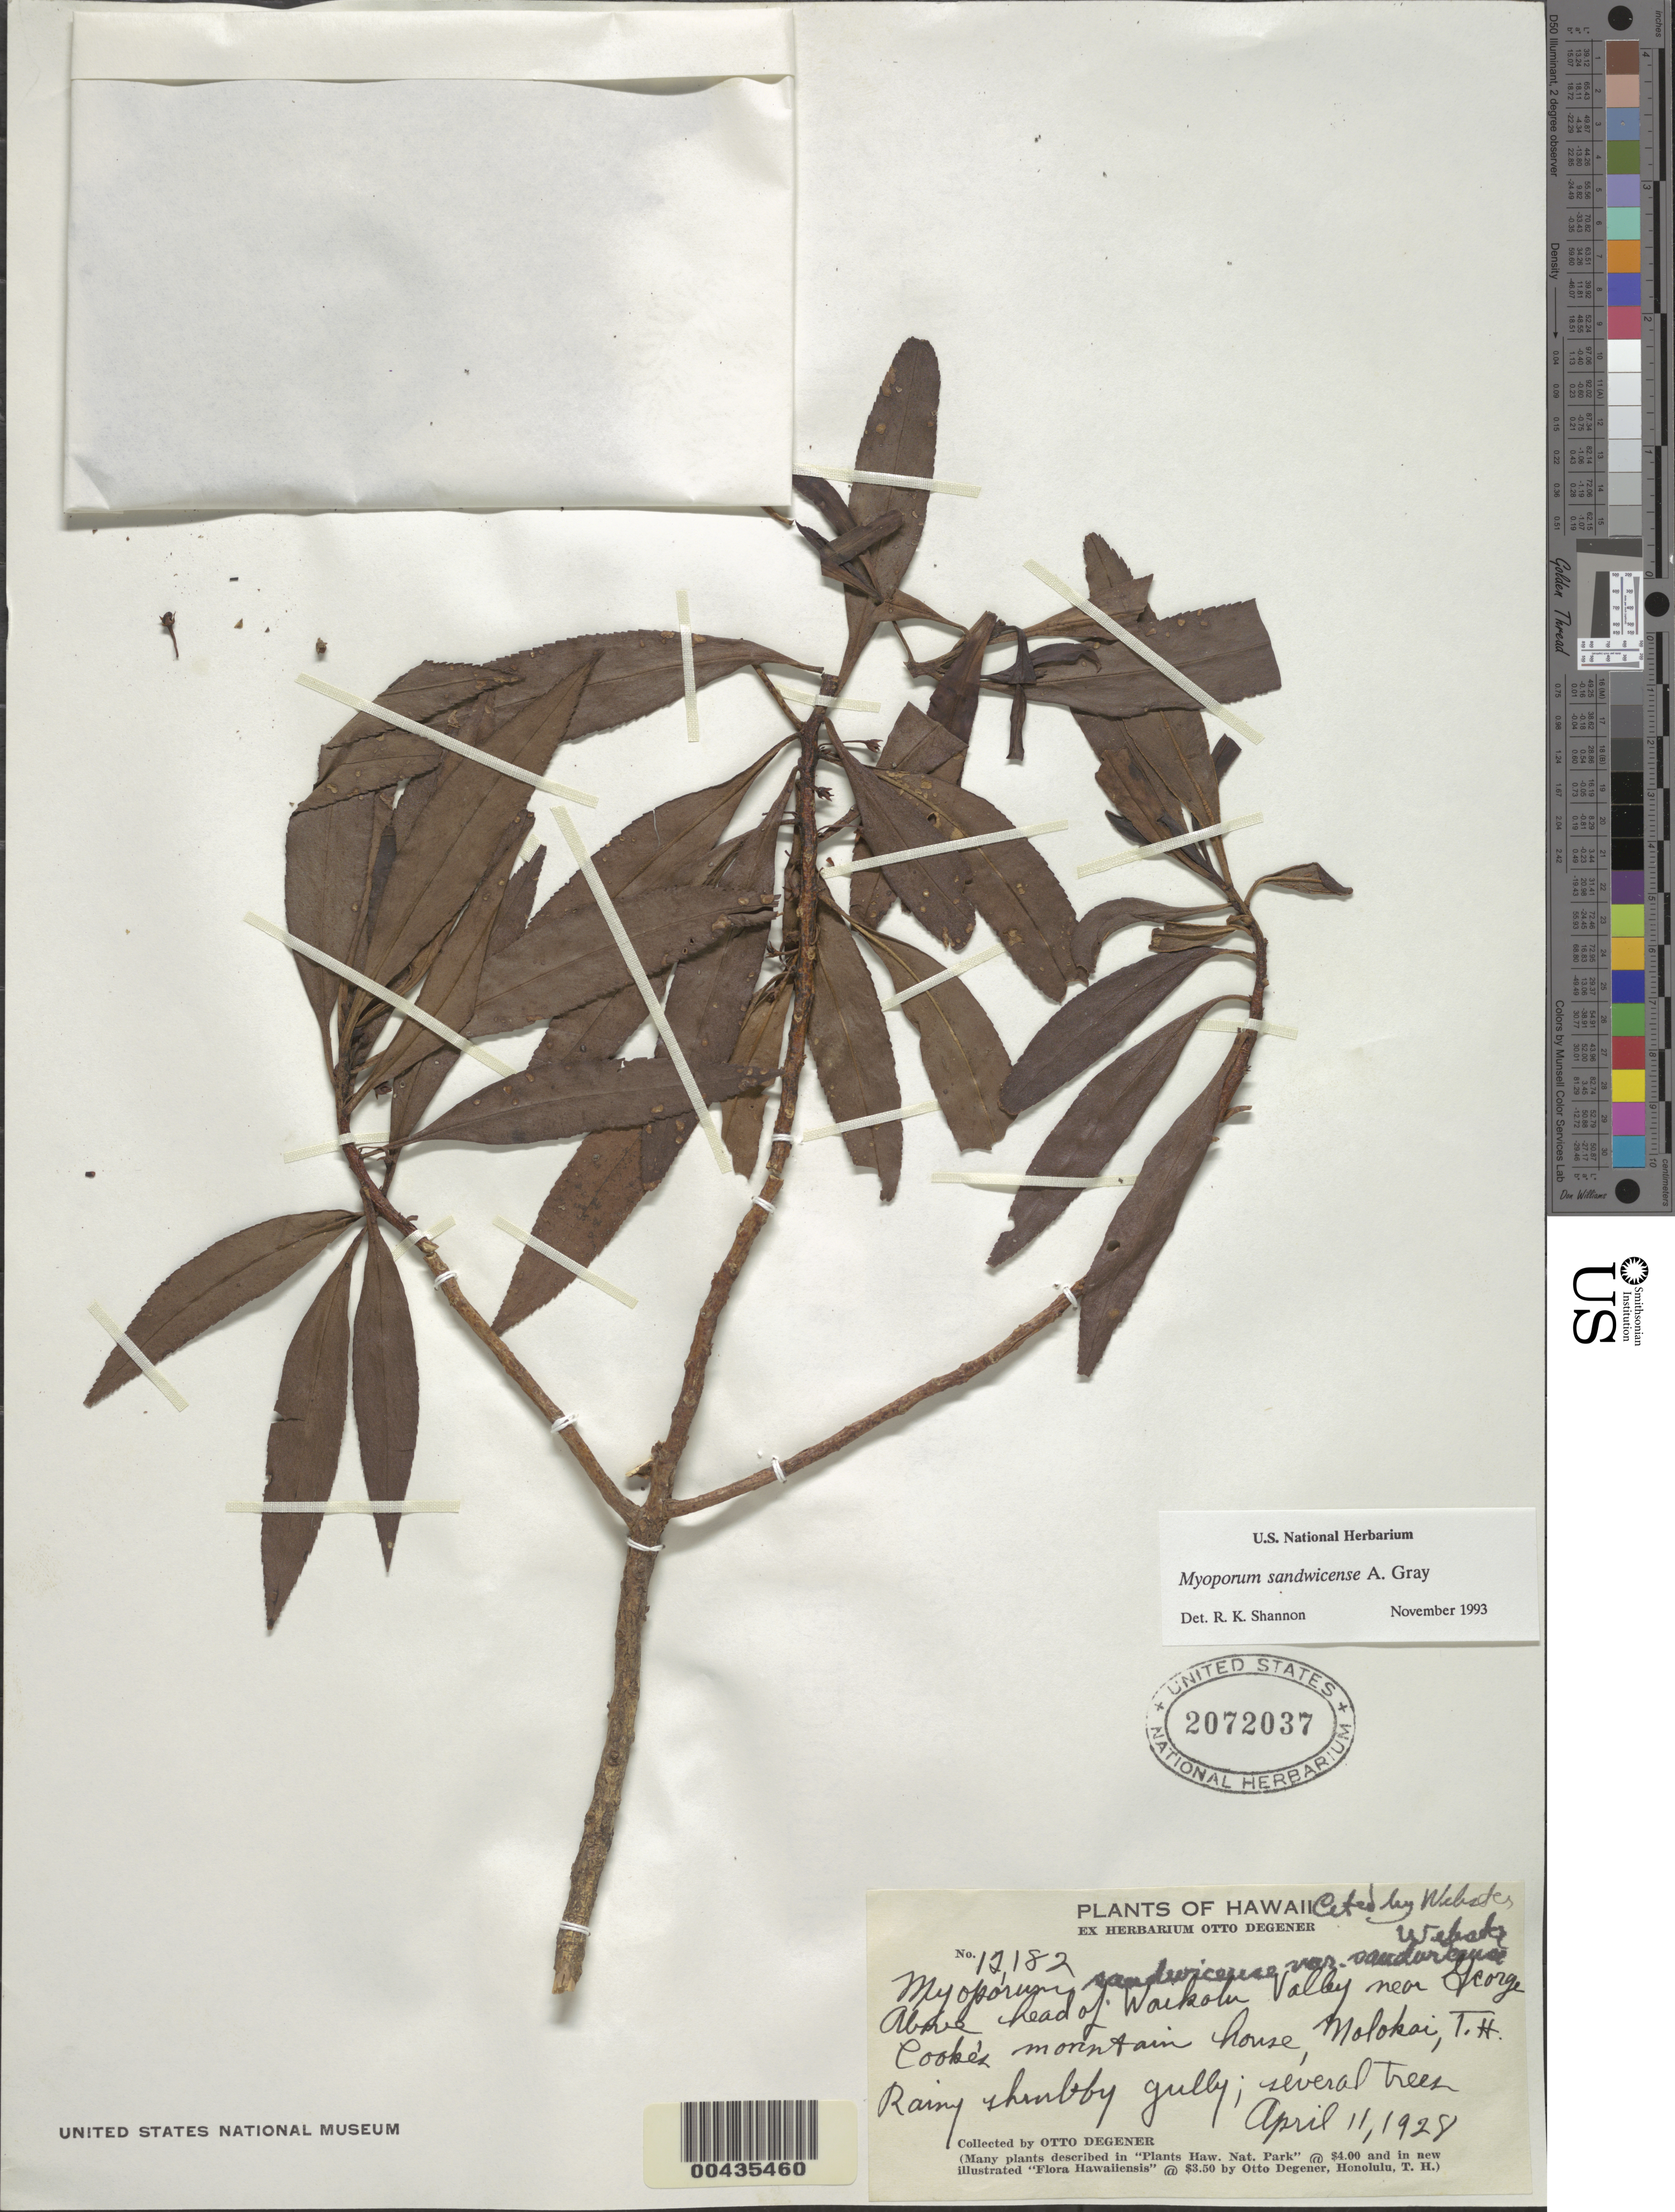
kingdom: Plantae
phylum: Tracheophyta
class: Magnoliopsida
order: Lamiales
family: Scrophulariaceae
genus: Myoporum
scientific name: Myoporum sandwicense subsp. sandwicense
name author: A. Gray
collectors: O. Degener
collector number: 12182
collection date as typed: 11 Apr 1928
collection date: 1928-04-11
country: United States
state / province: Hawaii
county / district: Maui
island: Moloka'i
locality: Above head of Waikolu Valley near George Cooke's mountain house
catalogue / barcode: US 2072037